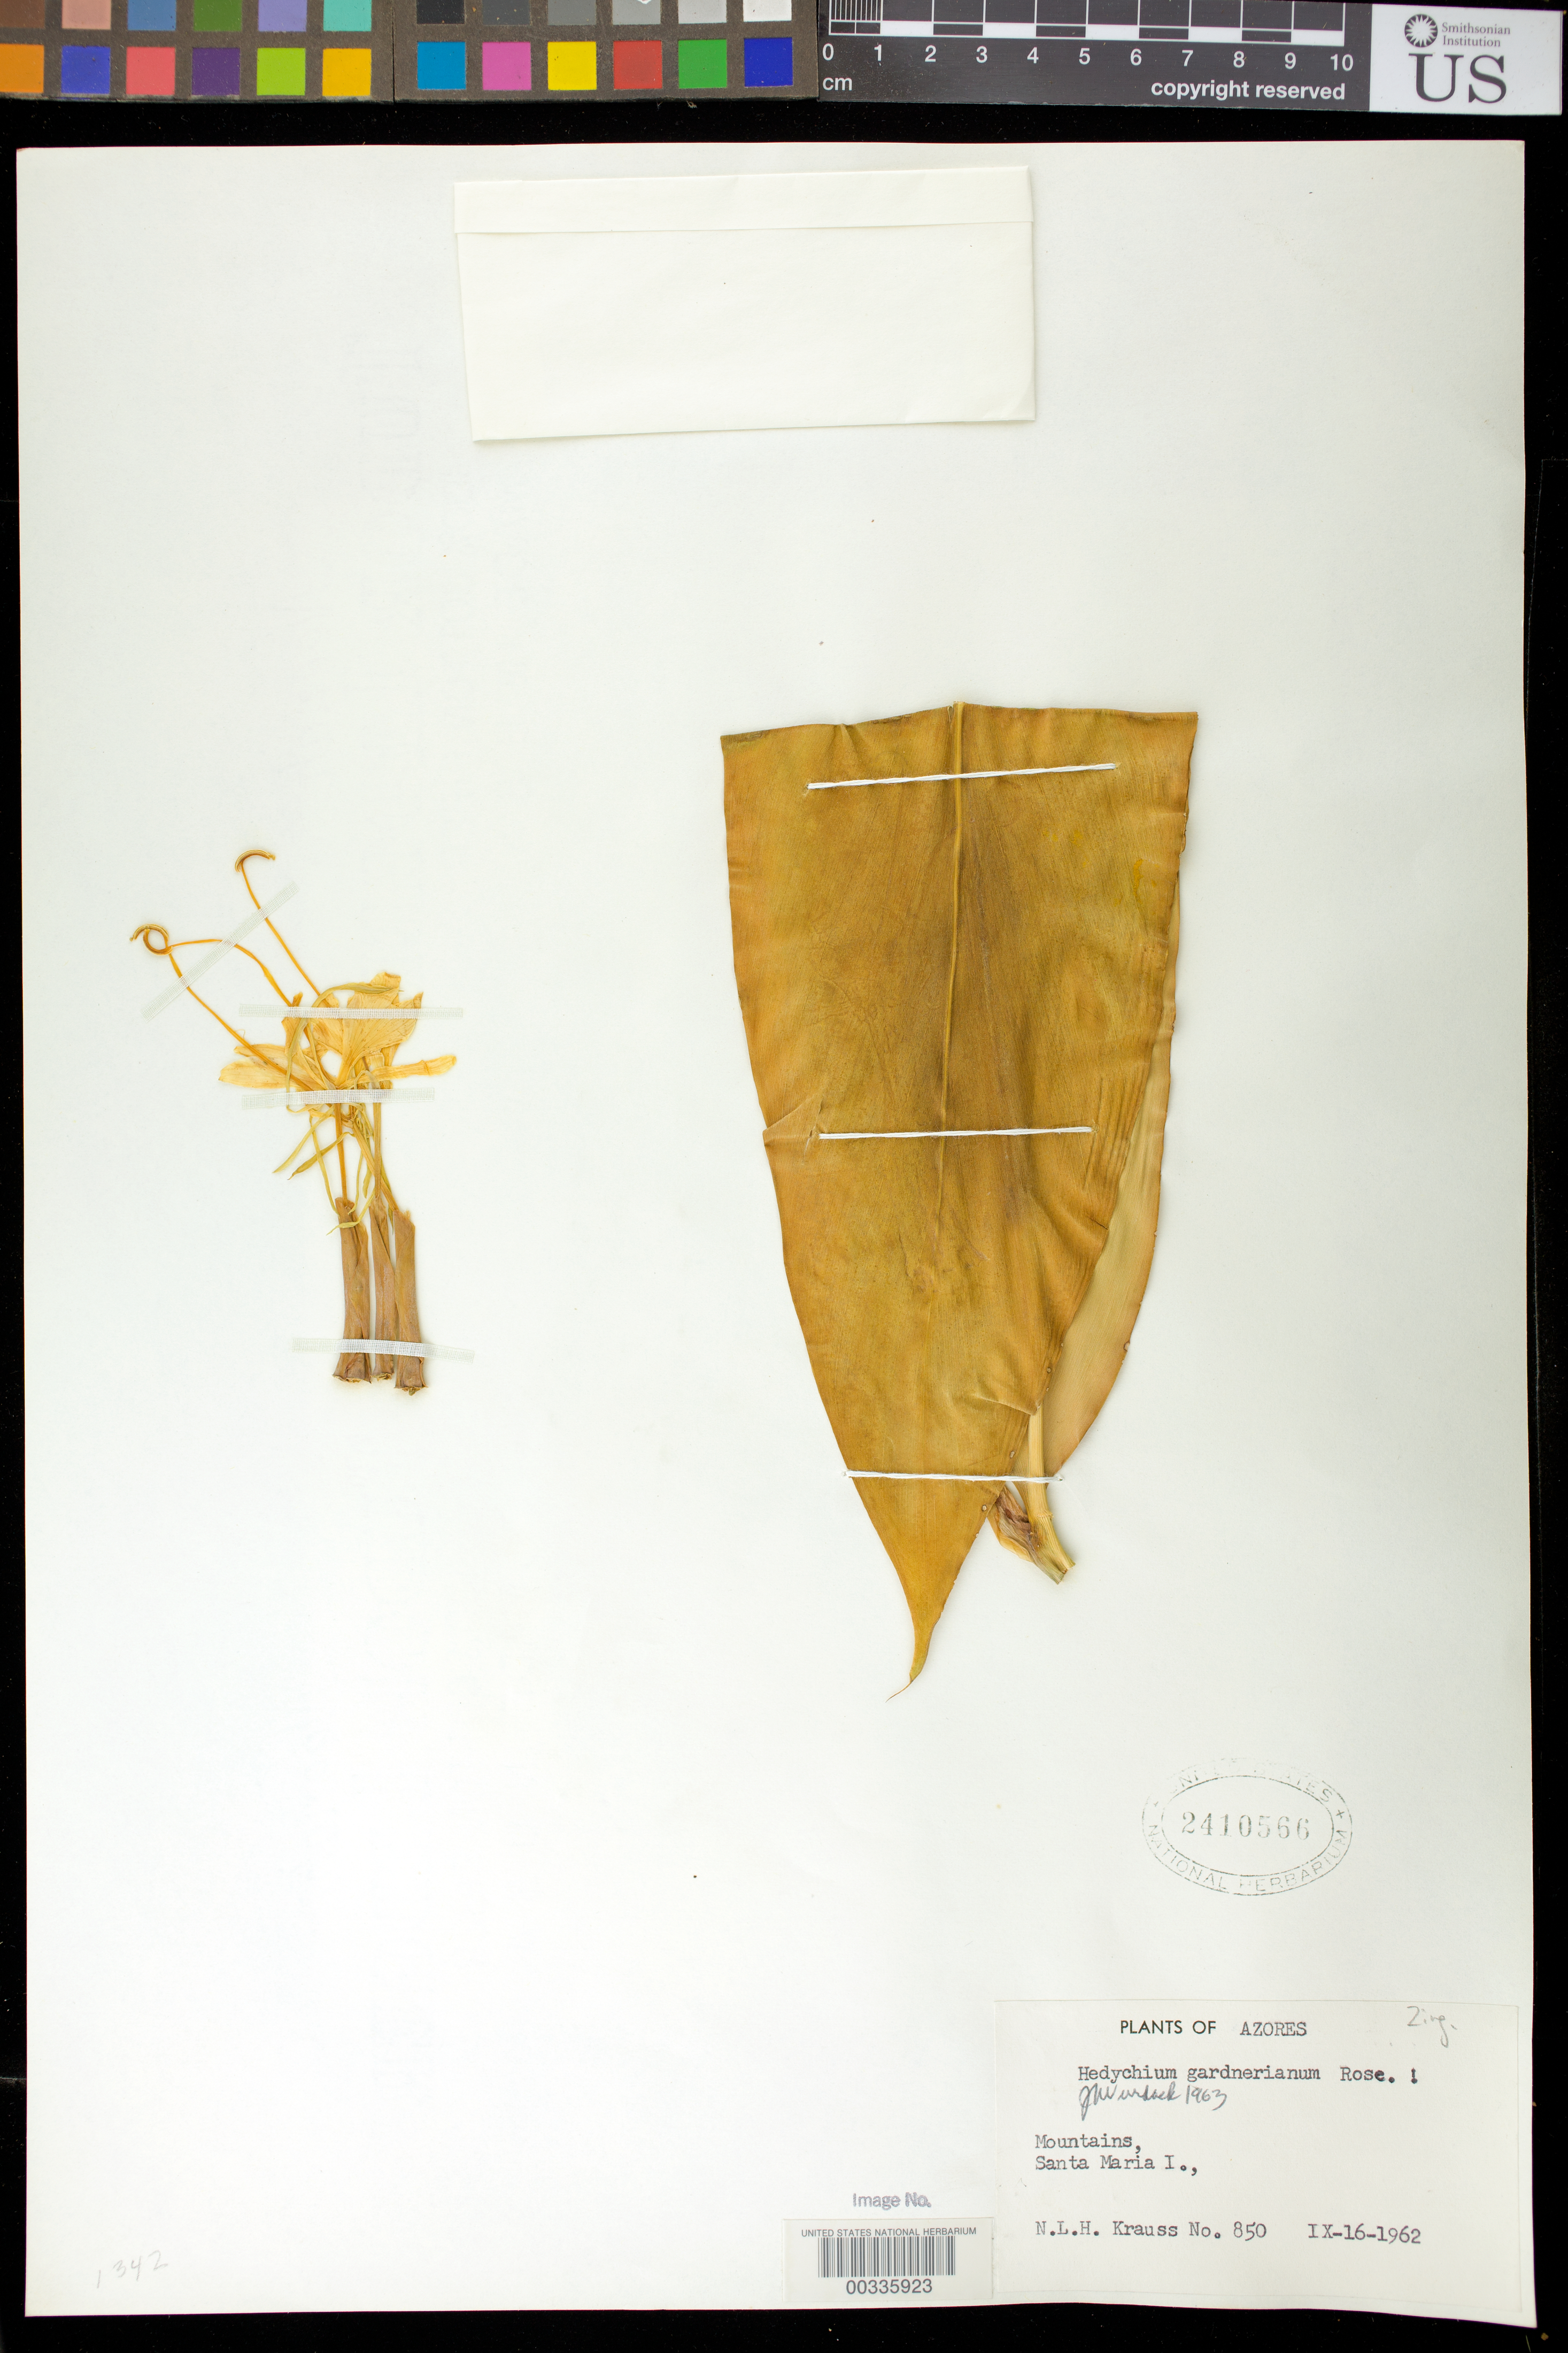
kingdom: Plantae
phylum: Tracheophyta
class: Liliopsida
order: Zingiberales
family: Zingiberaceae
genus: Hedychium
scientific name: Hedychium gardnerianum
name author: Sheppard ex Ker Gawl.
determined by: Wurdack, John J., (US), US (UNITED STATES)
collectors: N. Krauss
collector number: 850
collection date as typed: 16 Sep 1962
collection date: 1962-09-16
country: Portugal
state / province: Azores (Aut. Reg.)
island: Santa Maria Island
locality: Mountains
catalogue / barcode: US 2410566